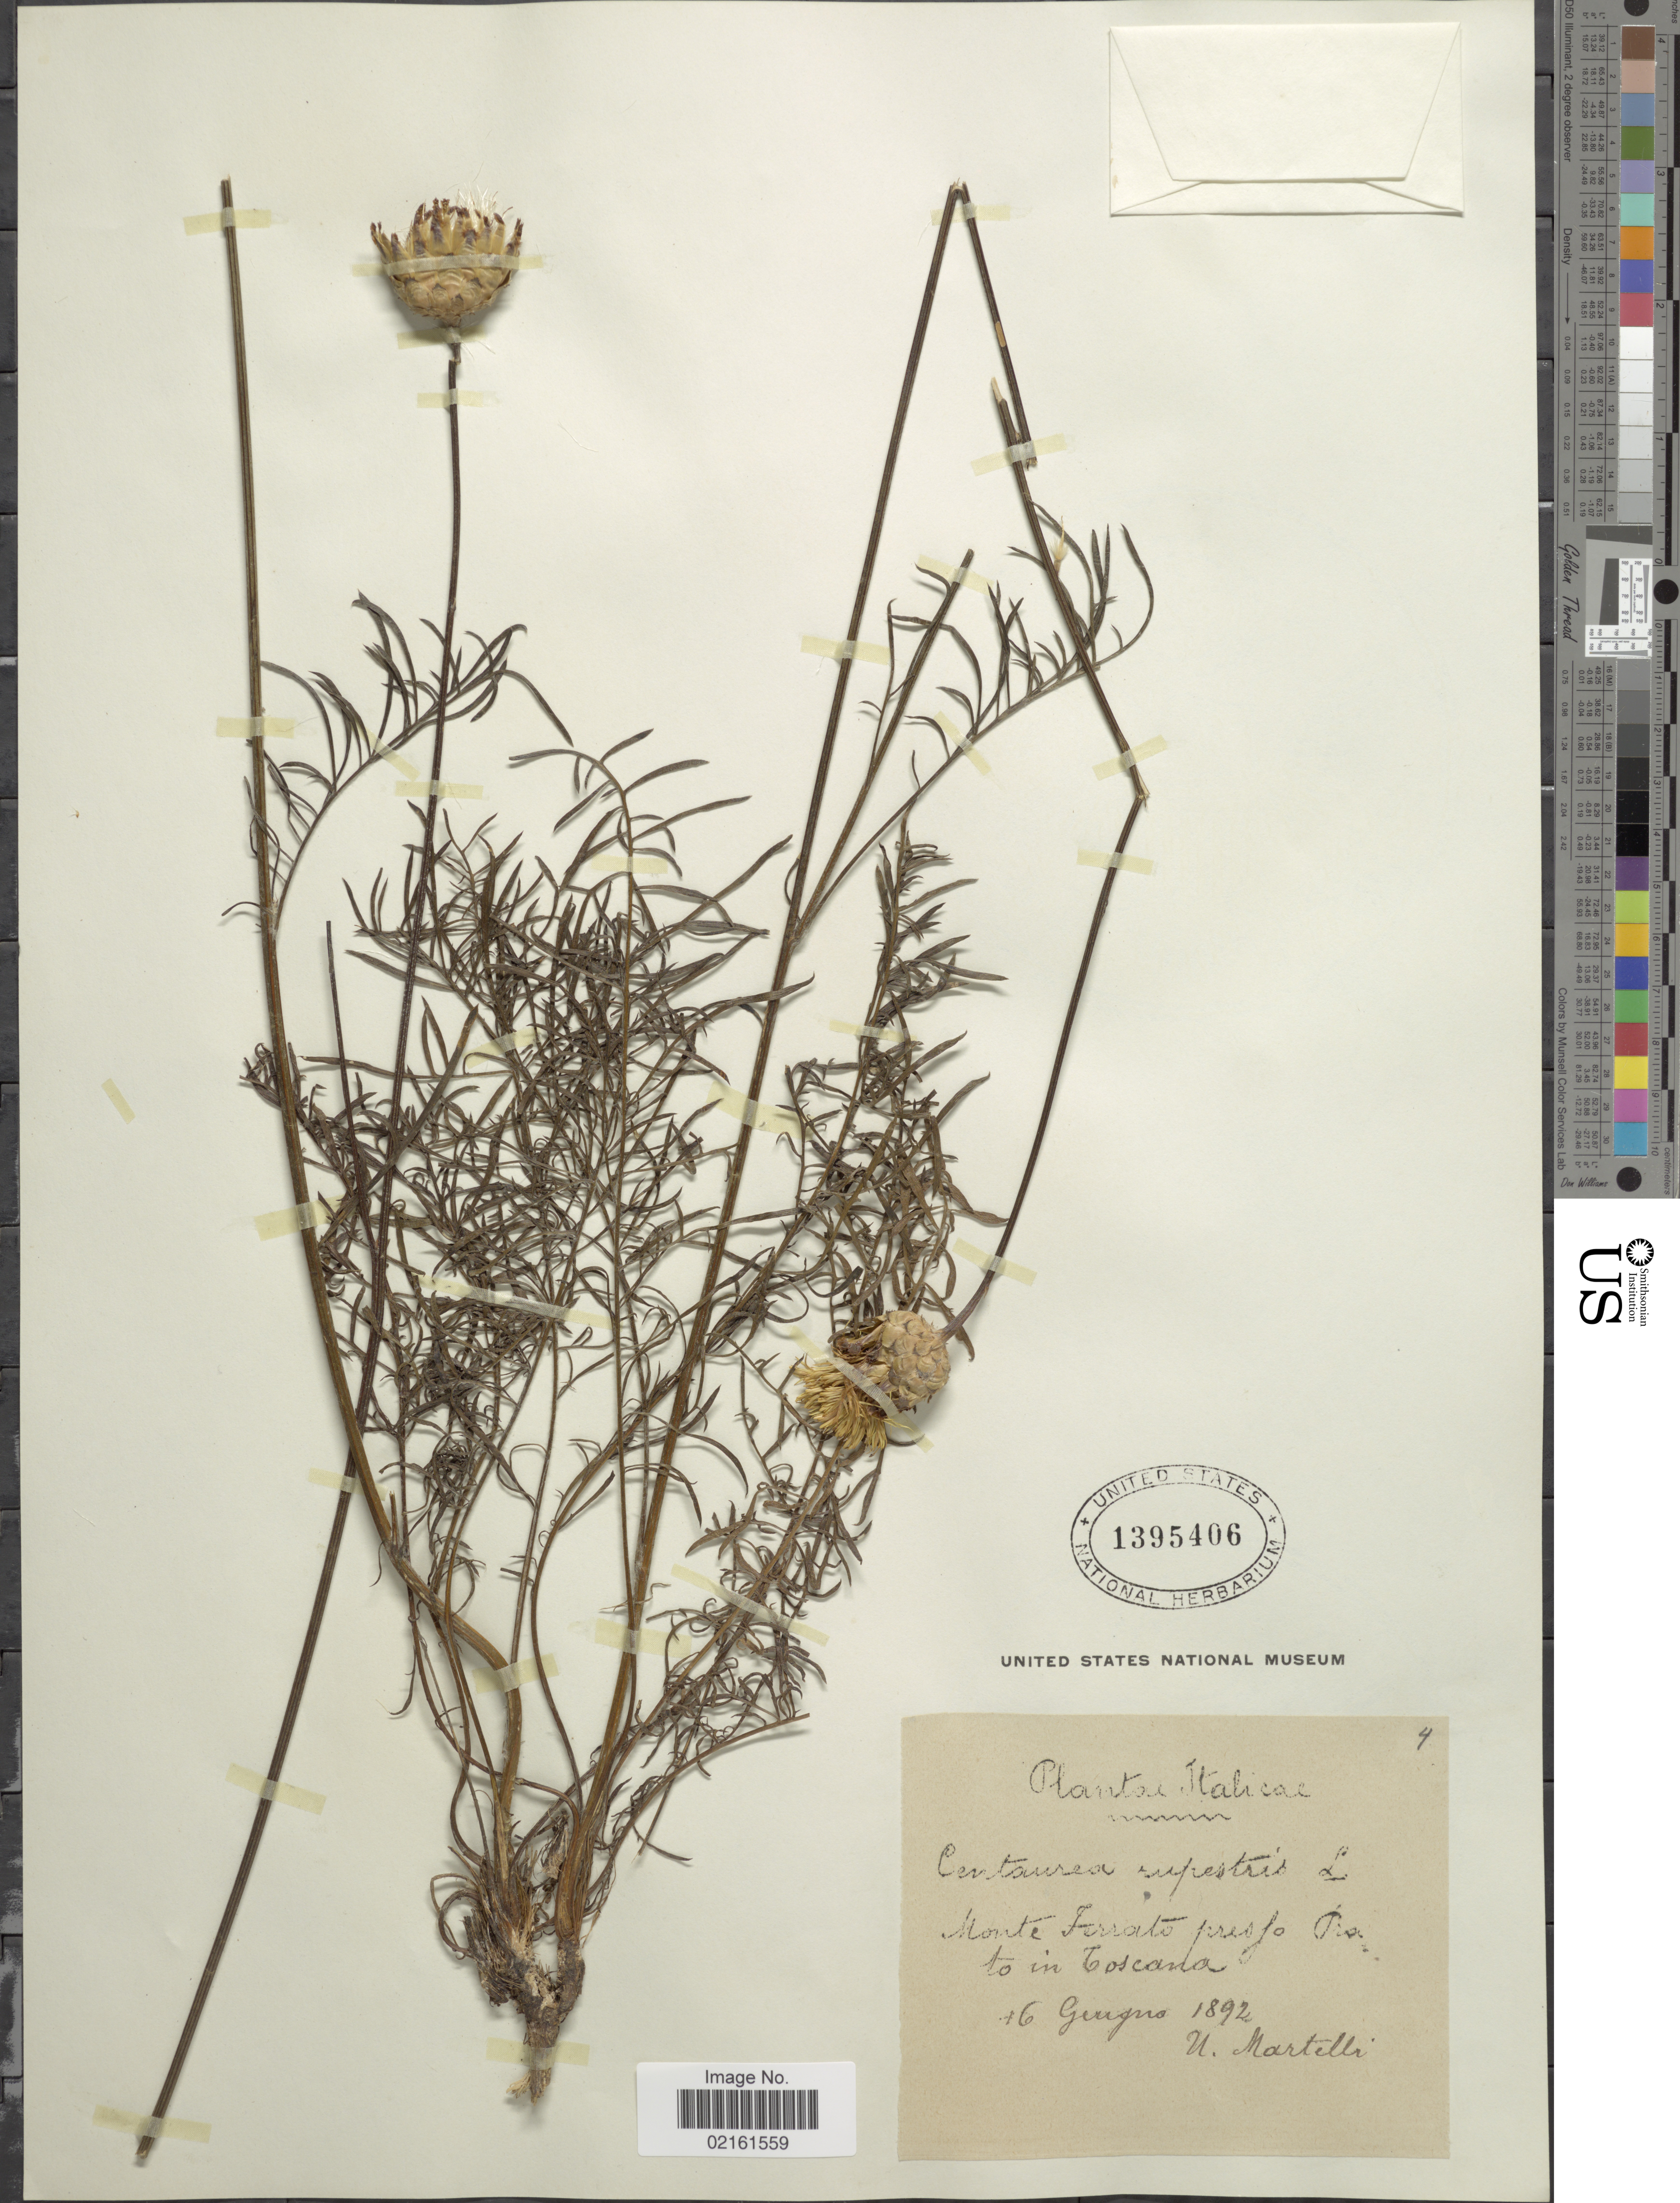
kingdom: Plantae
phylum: Tracheophyta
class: Magnoliopsida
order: Asterales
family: Asteraceae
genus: Centaurea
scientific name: Centaurea rupestris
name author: L.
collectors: U. Martelli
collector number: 4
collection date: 1892-06-16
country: Italy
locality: Monte Ferrato presfo Prato in Toscana [interpreted]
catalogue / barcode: US 1395406